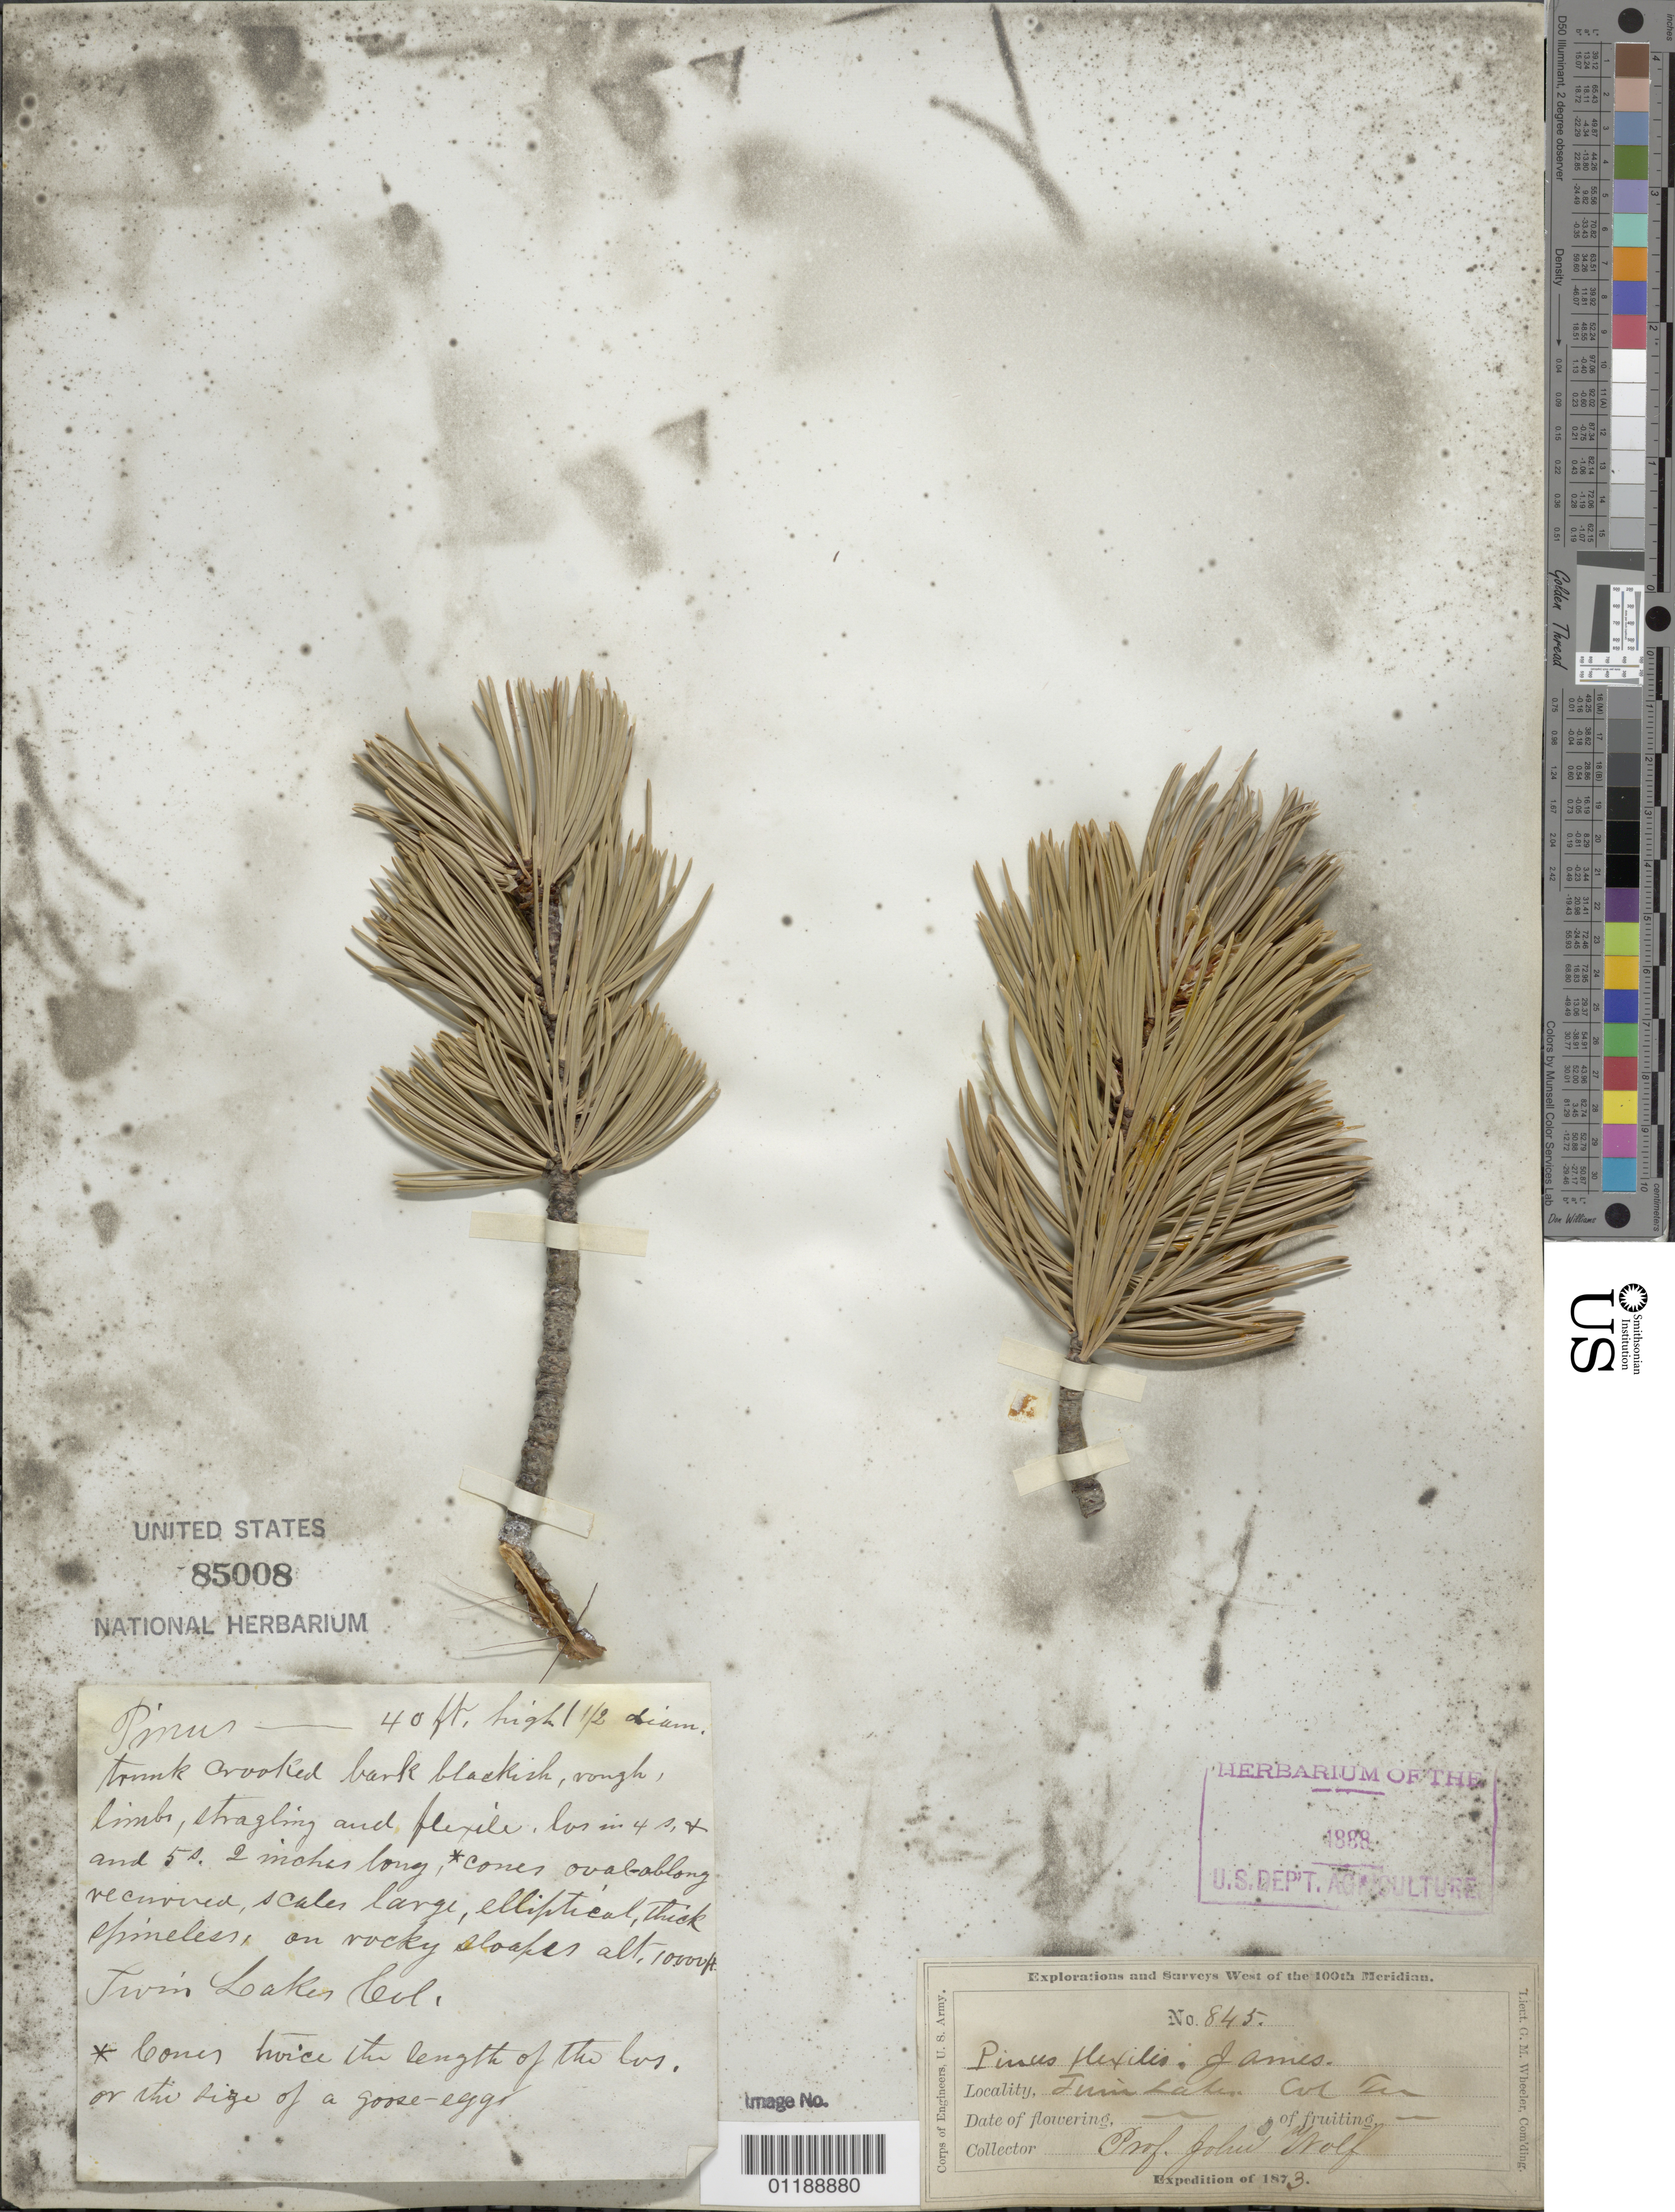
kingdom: Plantae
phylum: Tracheophyta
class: Pinopsida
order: Pinales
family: Pinaceae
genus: Pinus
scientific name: Pinus flexilis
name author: E. James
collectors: J. Wolf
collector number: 845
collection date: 1873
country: United States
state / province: Colorado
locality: Twin Lakes.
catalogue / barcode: US 85008